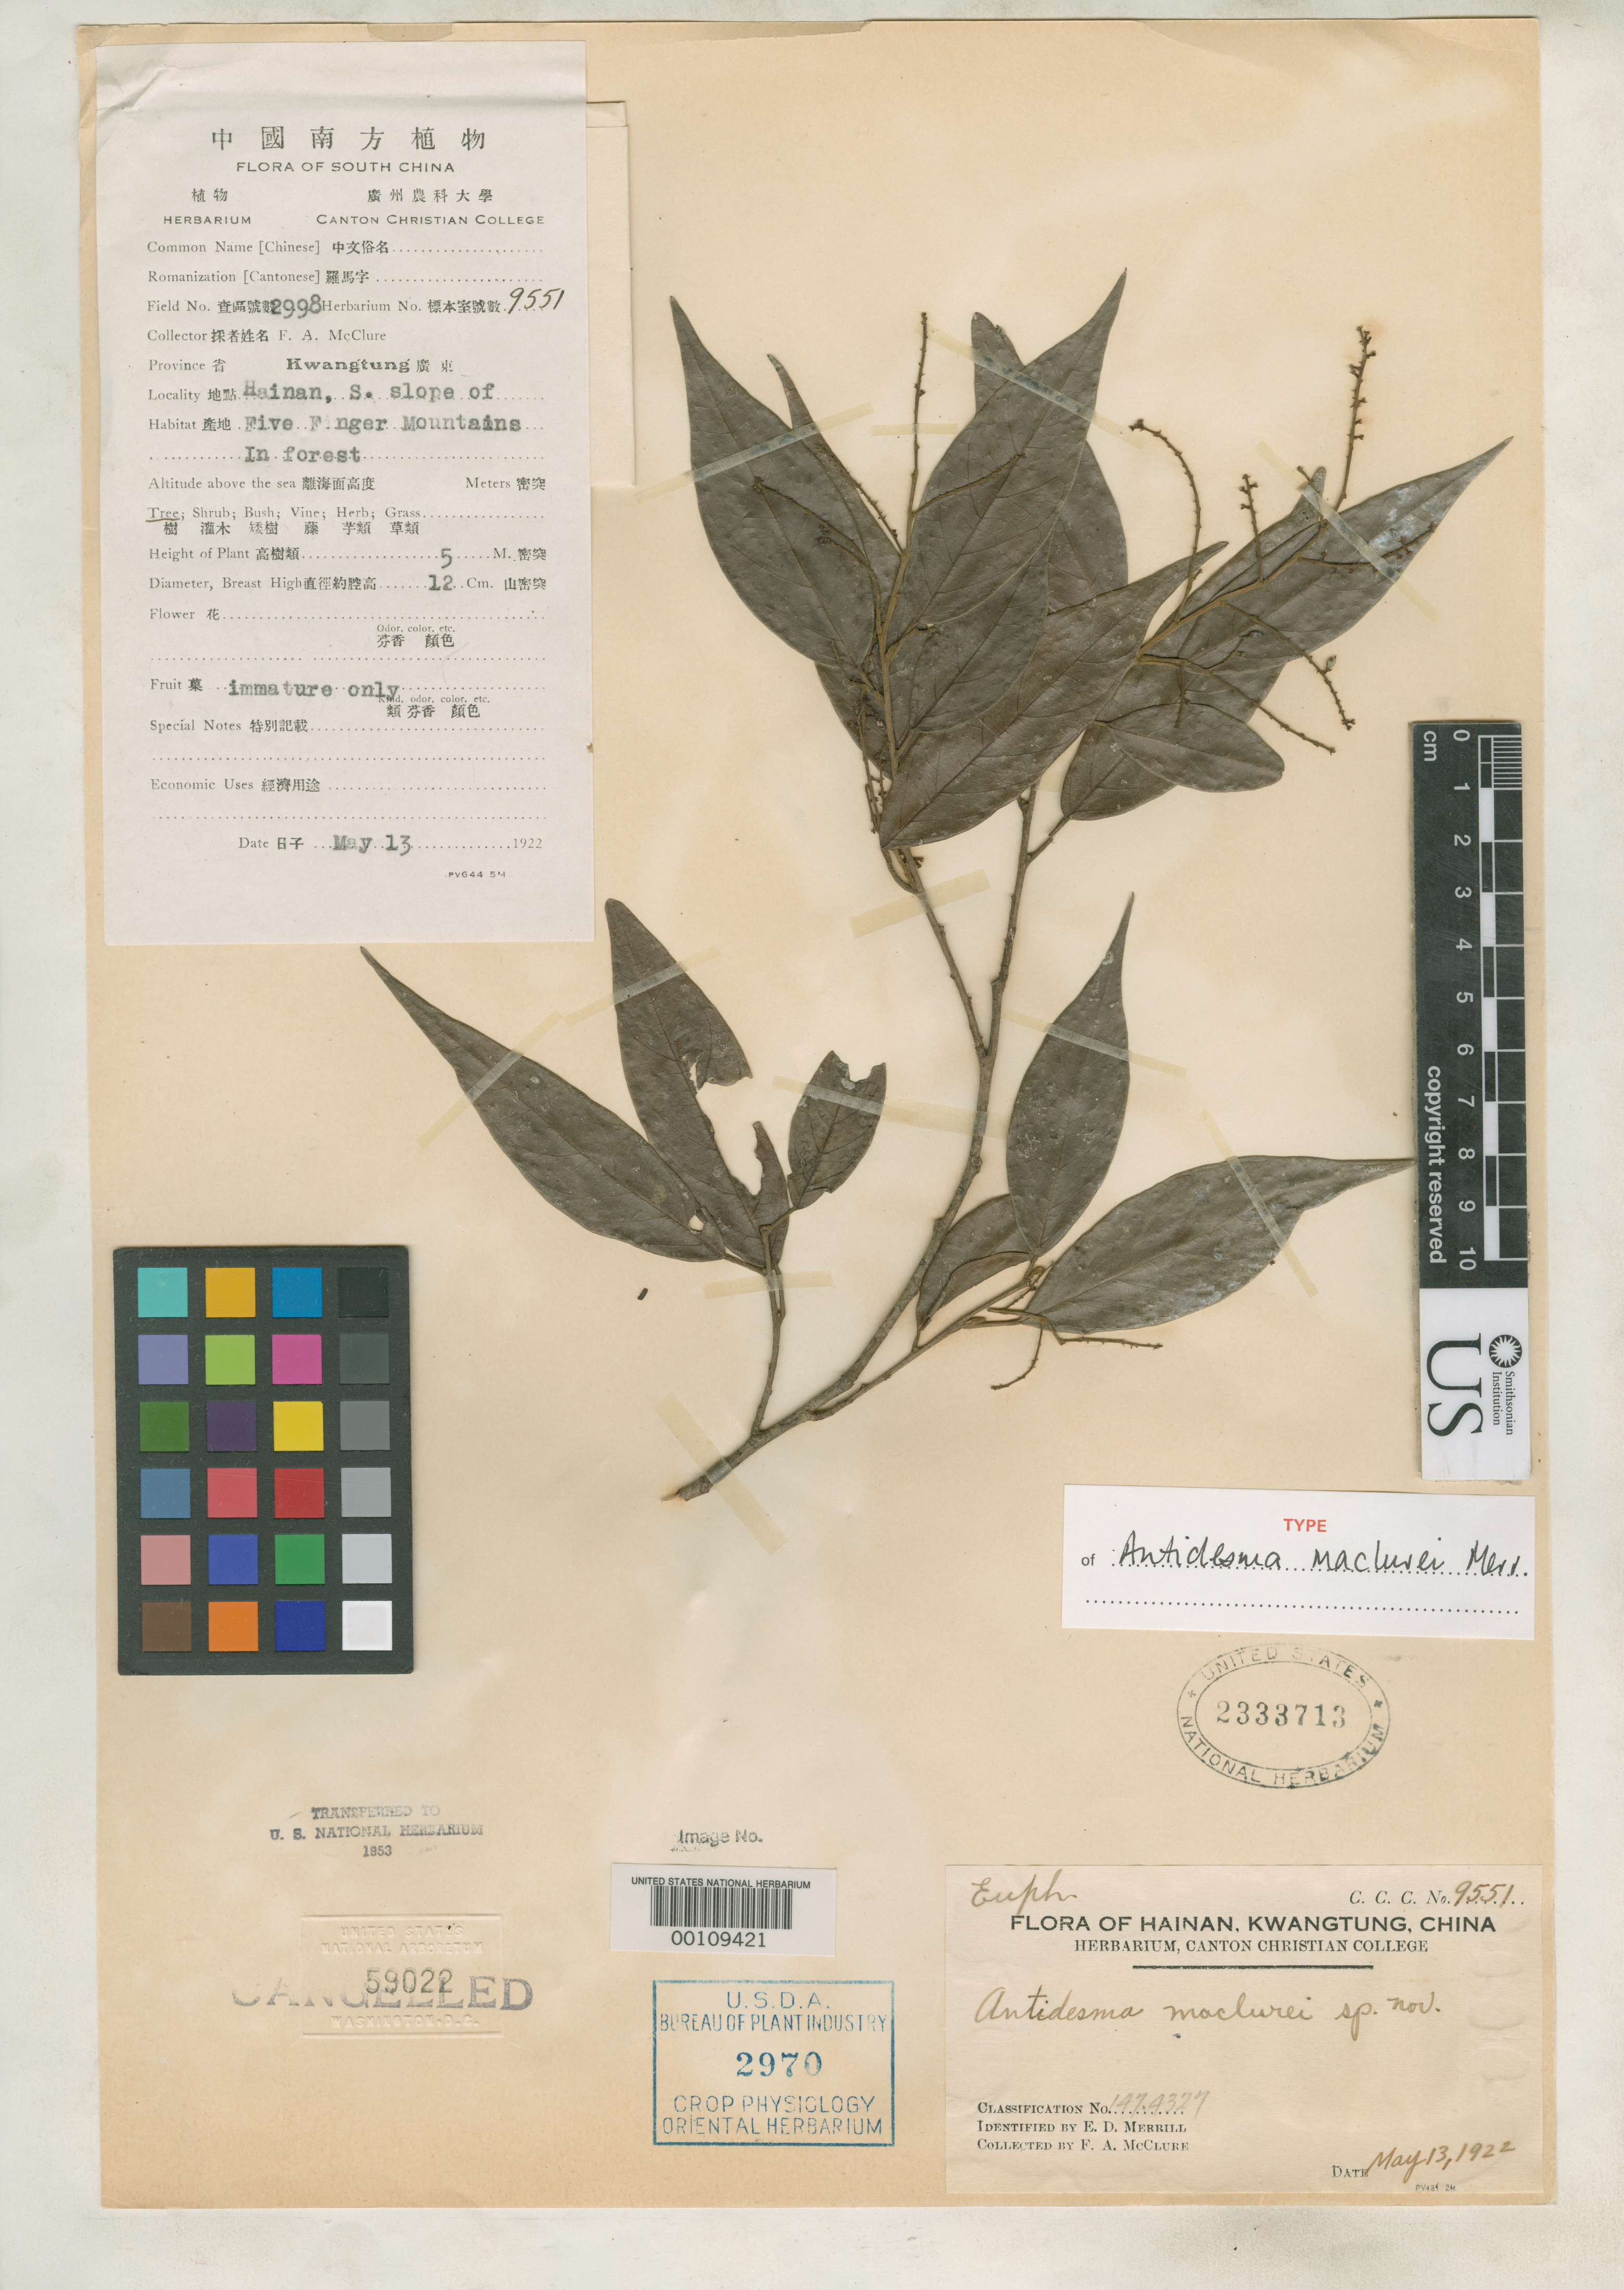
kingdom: Plantae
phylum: Tracheophyta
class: Magnoliopsida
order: Malpighiales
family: Phyllanthaceae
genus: Antidesma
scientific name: Antidesma maclurei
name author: Merr.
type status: Isotype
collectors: F. A. McClure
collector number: C.C.C. 9551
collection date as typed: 13 May 1922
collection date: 1922-05-13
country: China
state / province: Hainan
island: Hainan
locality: Ng Chi Leng.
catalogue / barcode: US 2333713